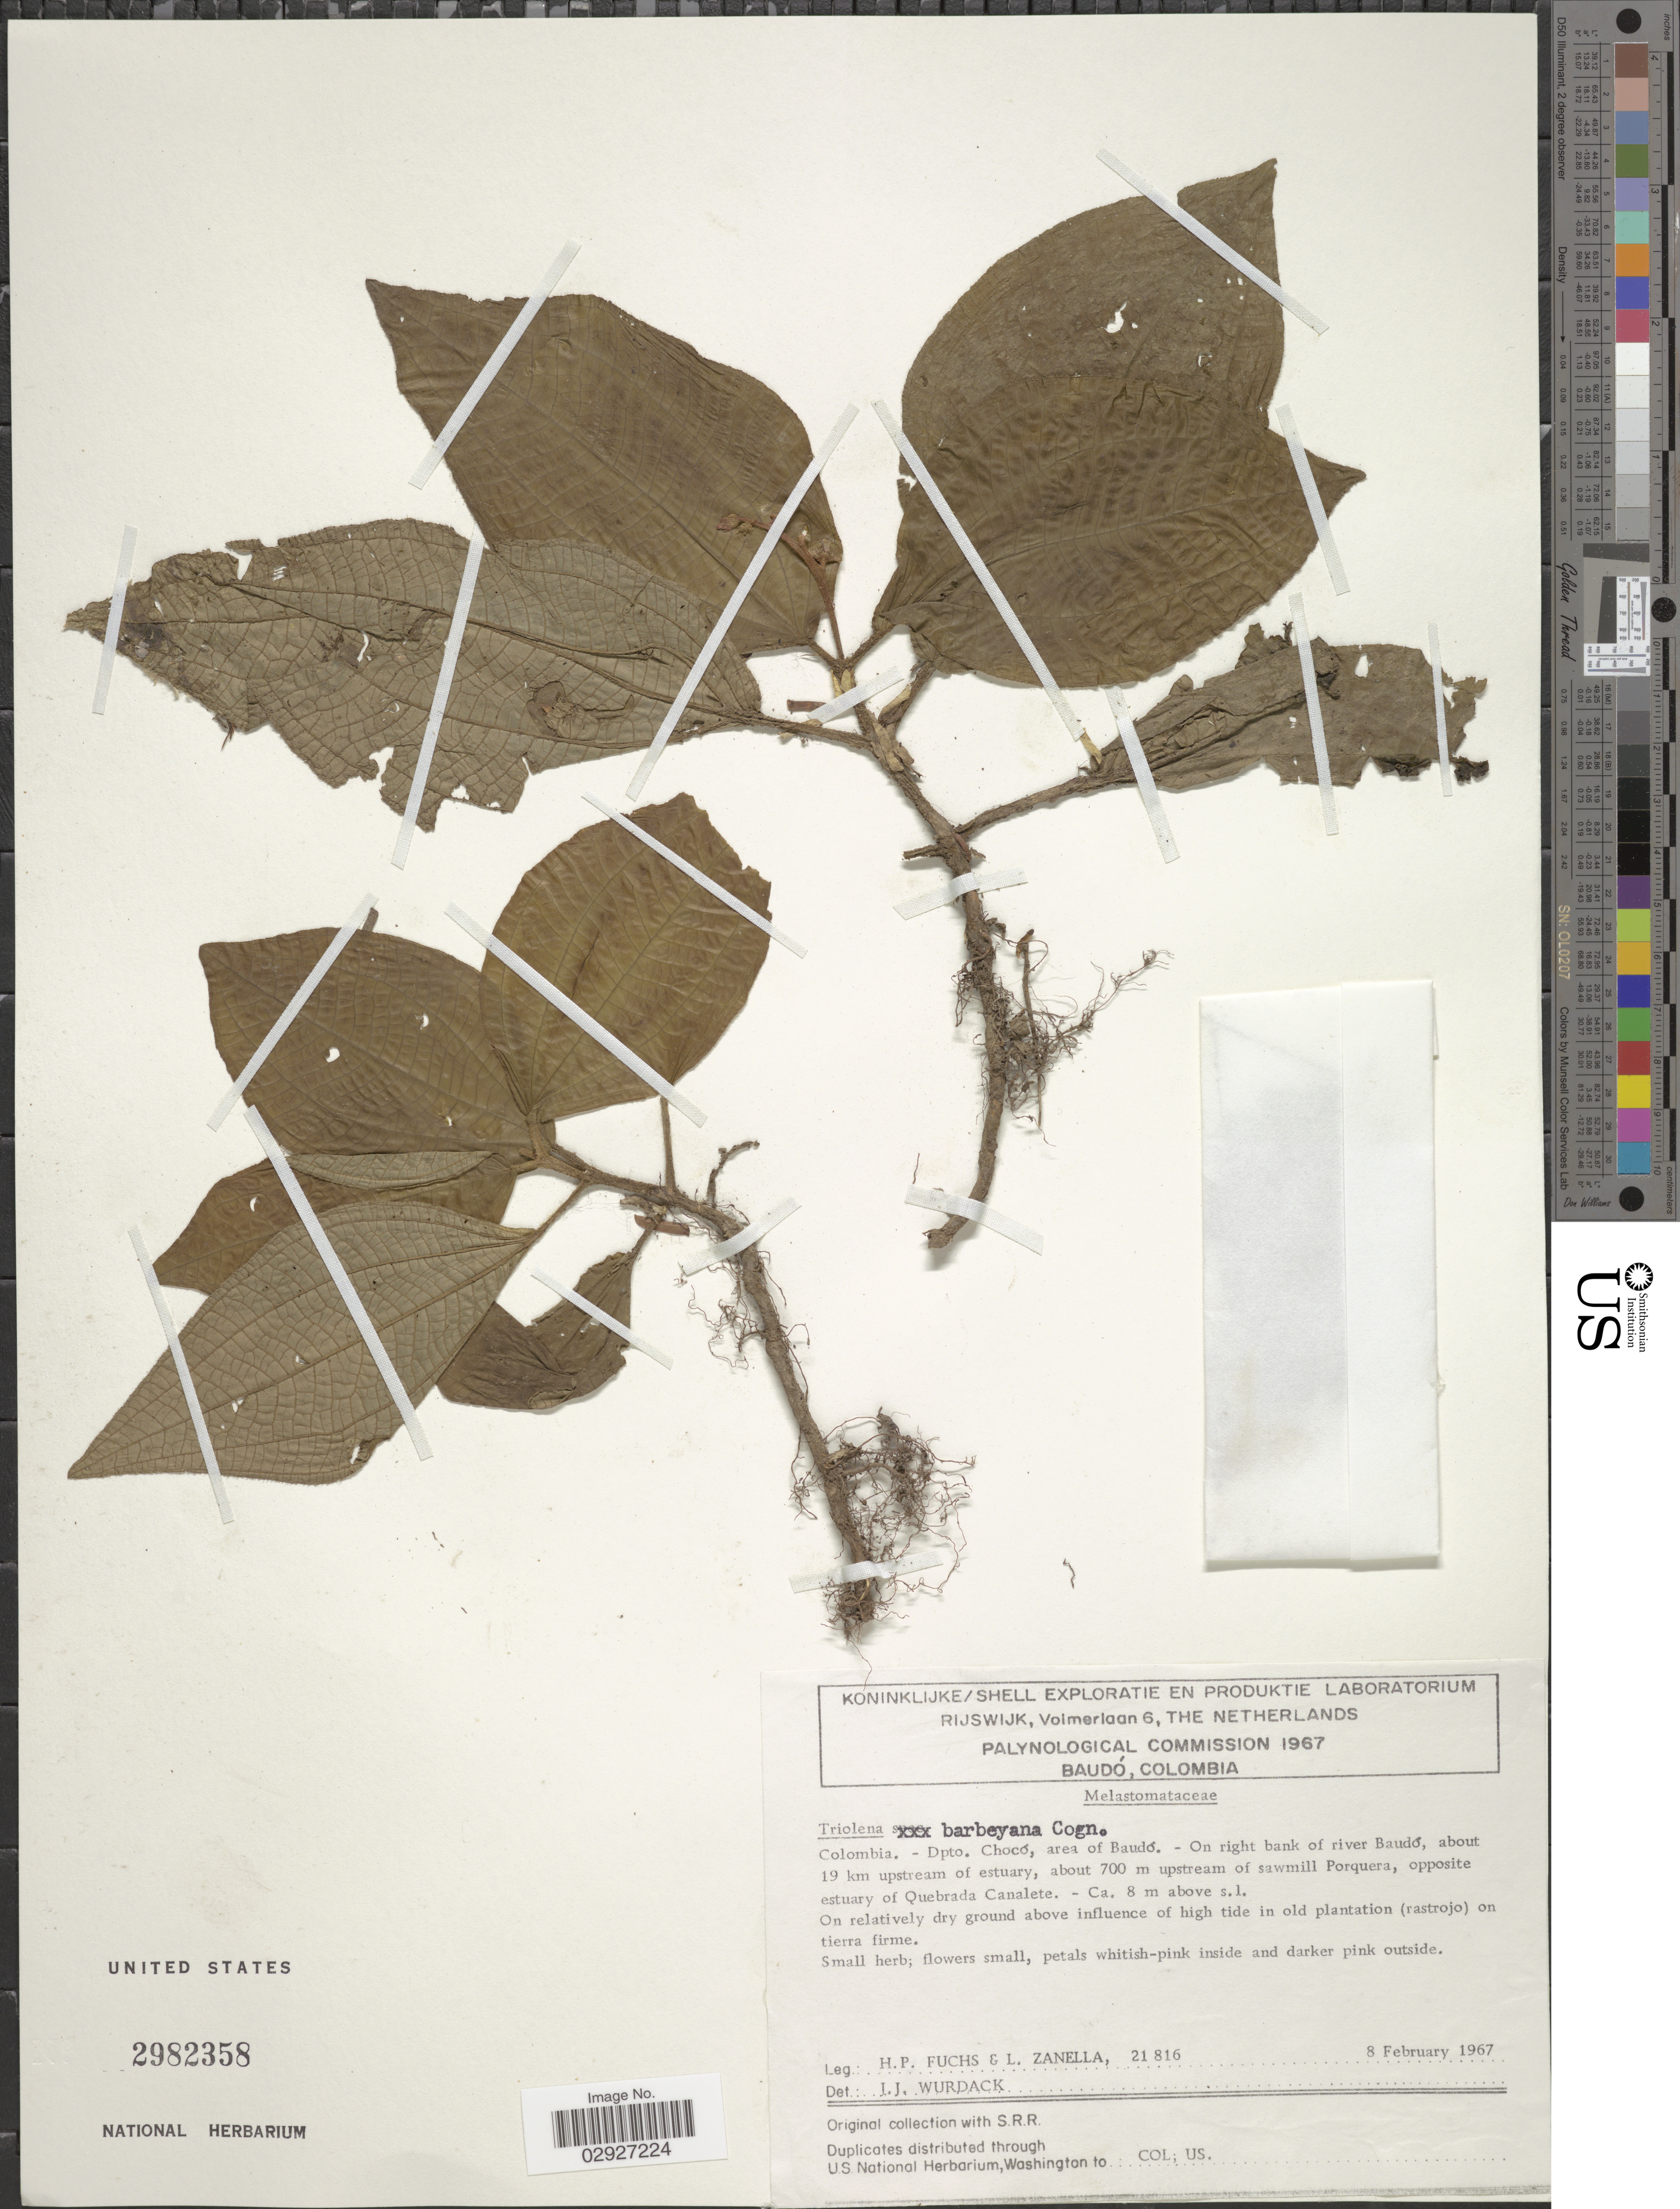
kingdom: Plantae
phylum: Tracheophyta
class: Magnoliopsida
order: Myrtales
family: Melastomataceae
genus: Triolena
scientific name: Triolena barbeyana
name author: Cogn.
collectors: H. P. Fuchs & L. Zanella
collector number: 21816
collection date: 1967-02-08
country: Colombia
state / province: Chocó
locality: Dpto. Chocó, area of Baudó, on right bank of river Baudó, about 19 km upstream of estuary, about 700 m upstream of sawmill Porquera, opposite estuary of Quebrada Canalete, ca. 8 m above s.l.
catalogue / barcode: US 2982358